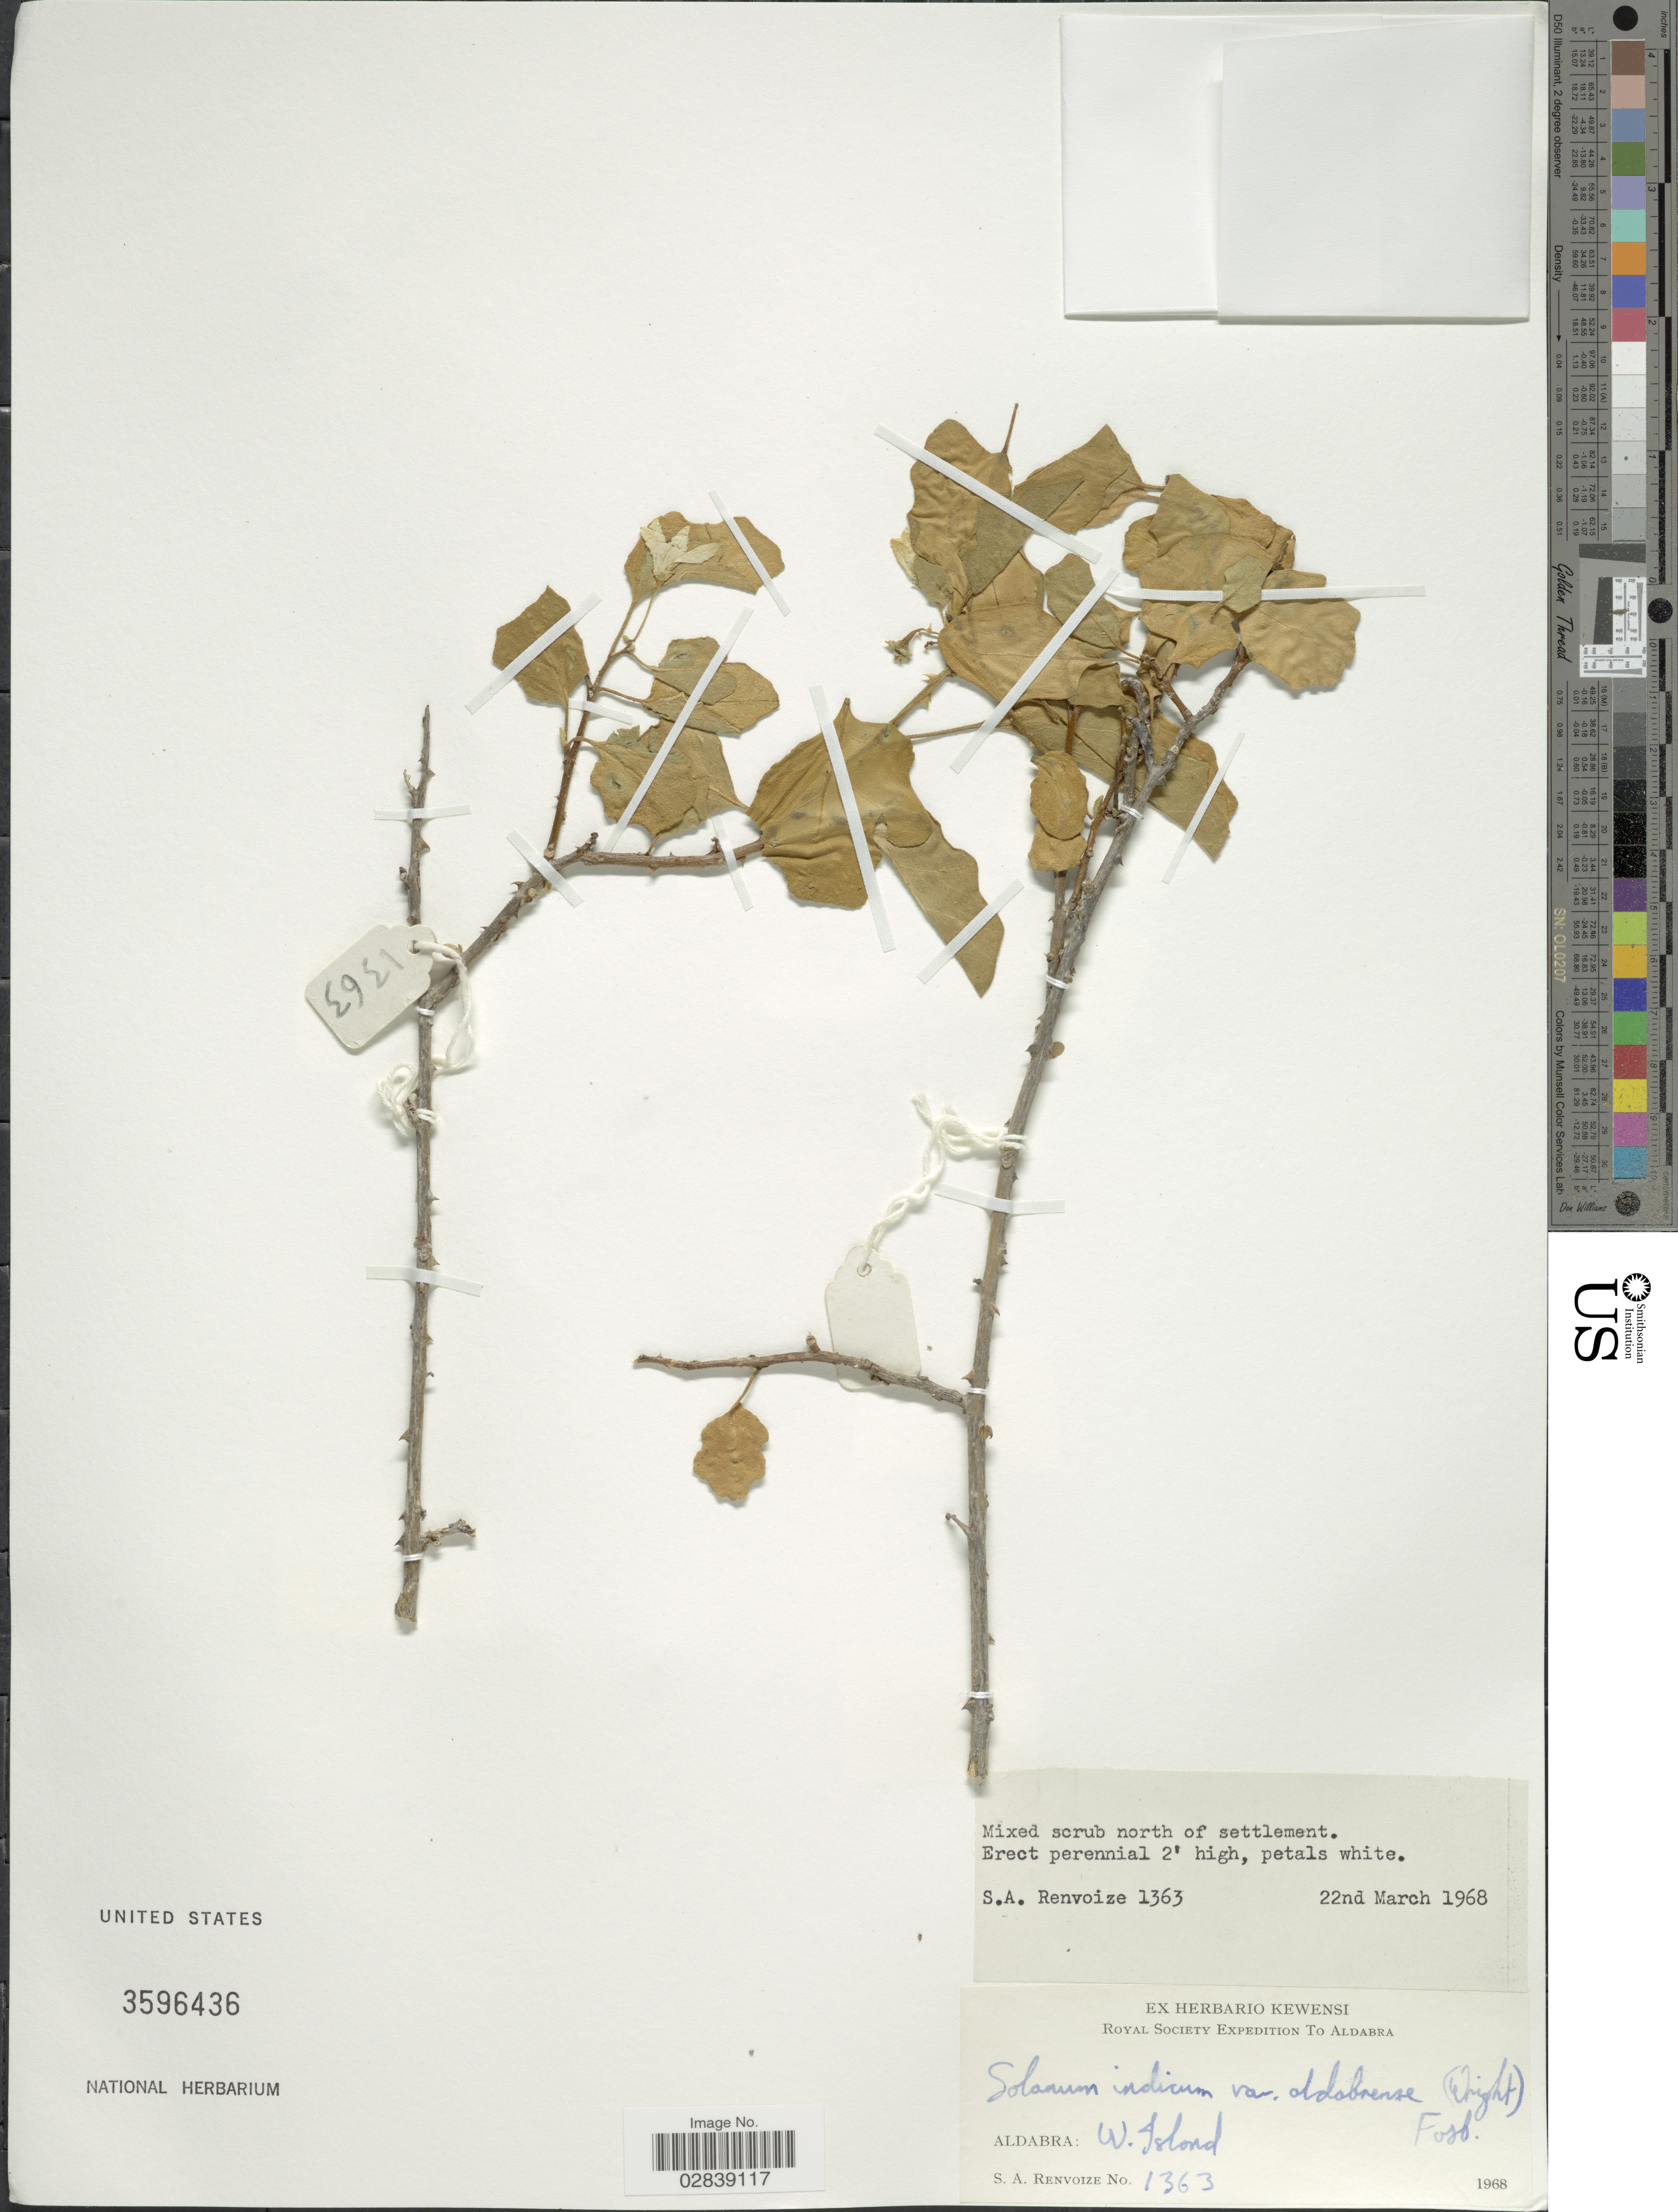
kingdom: Plantae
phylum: Tracheophyta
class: Magnoliopsida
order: Solanales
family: Solanaceae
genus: Solanum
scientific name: Solanum aldabrense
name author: C.H. Wright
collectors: S. A. Renvoize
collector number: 1363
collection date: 1968-03-22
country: Seychelles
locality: Aldabra: W. Island.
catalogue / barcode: US 3596436